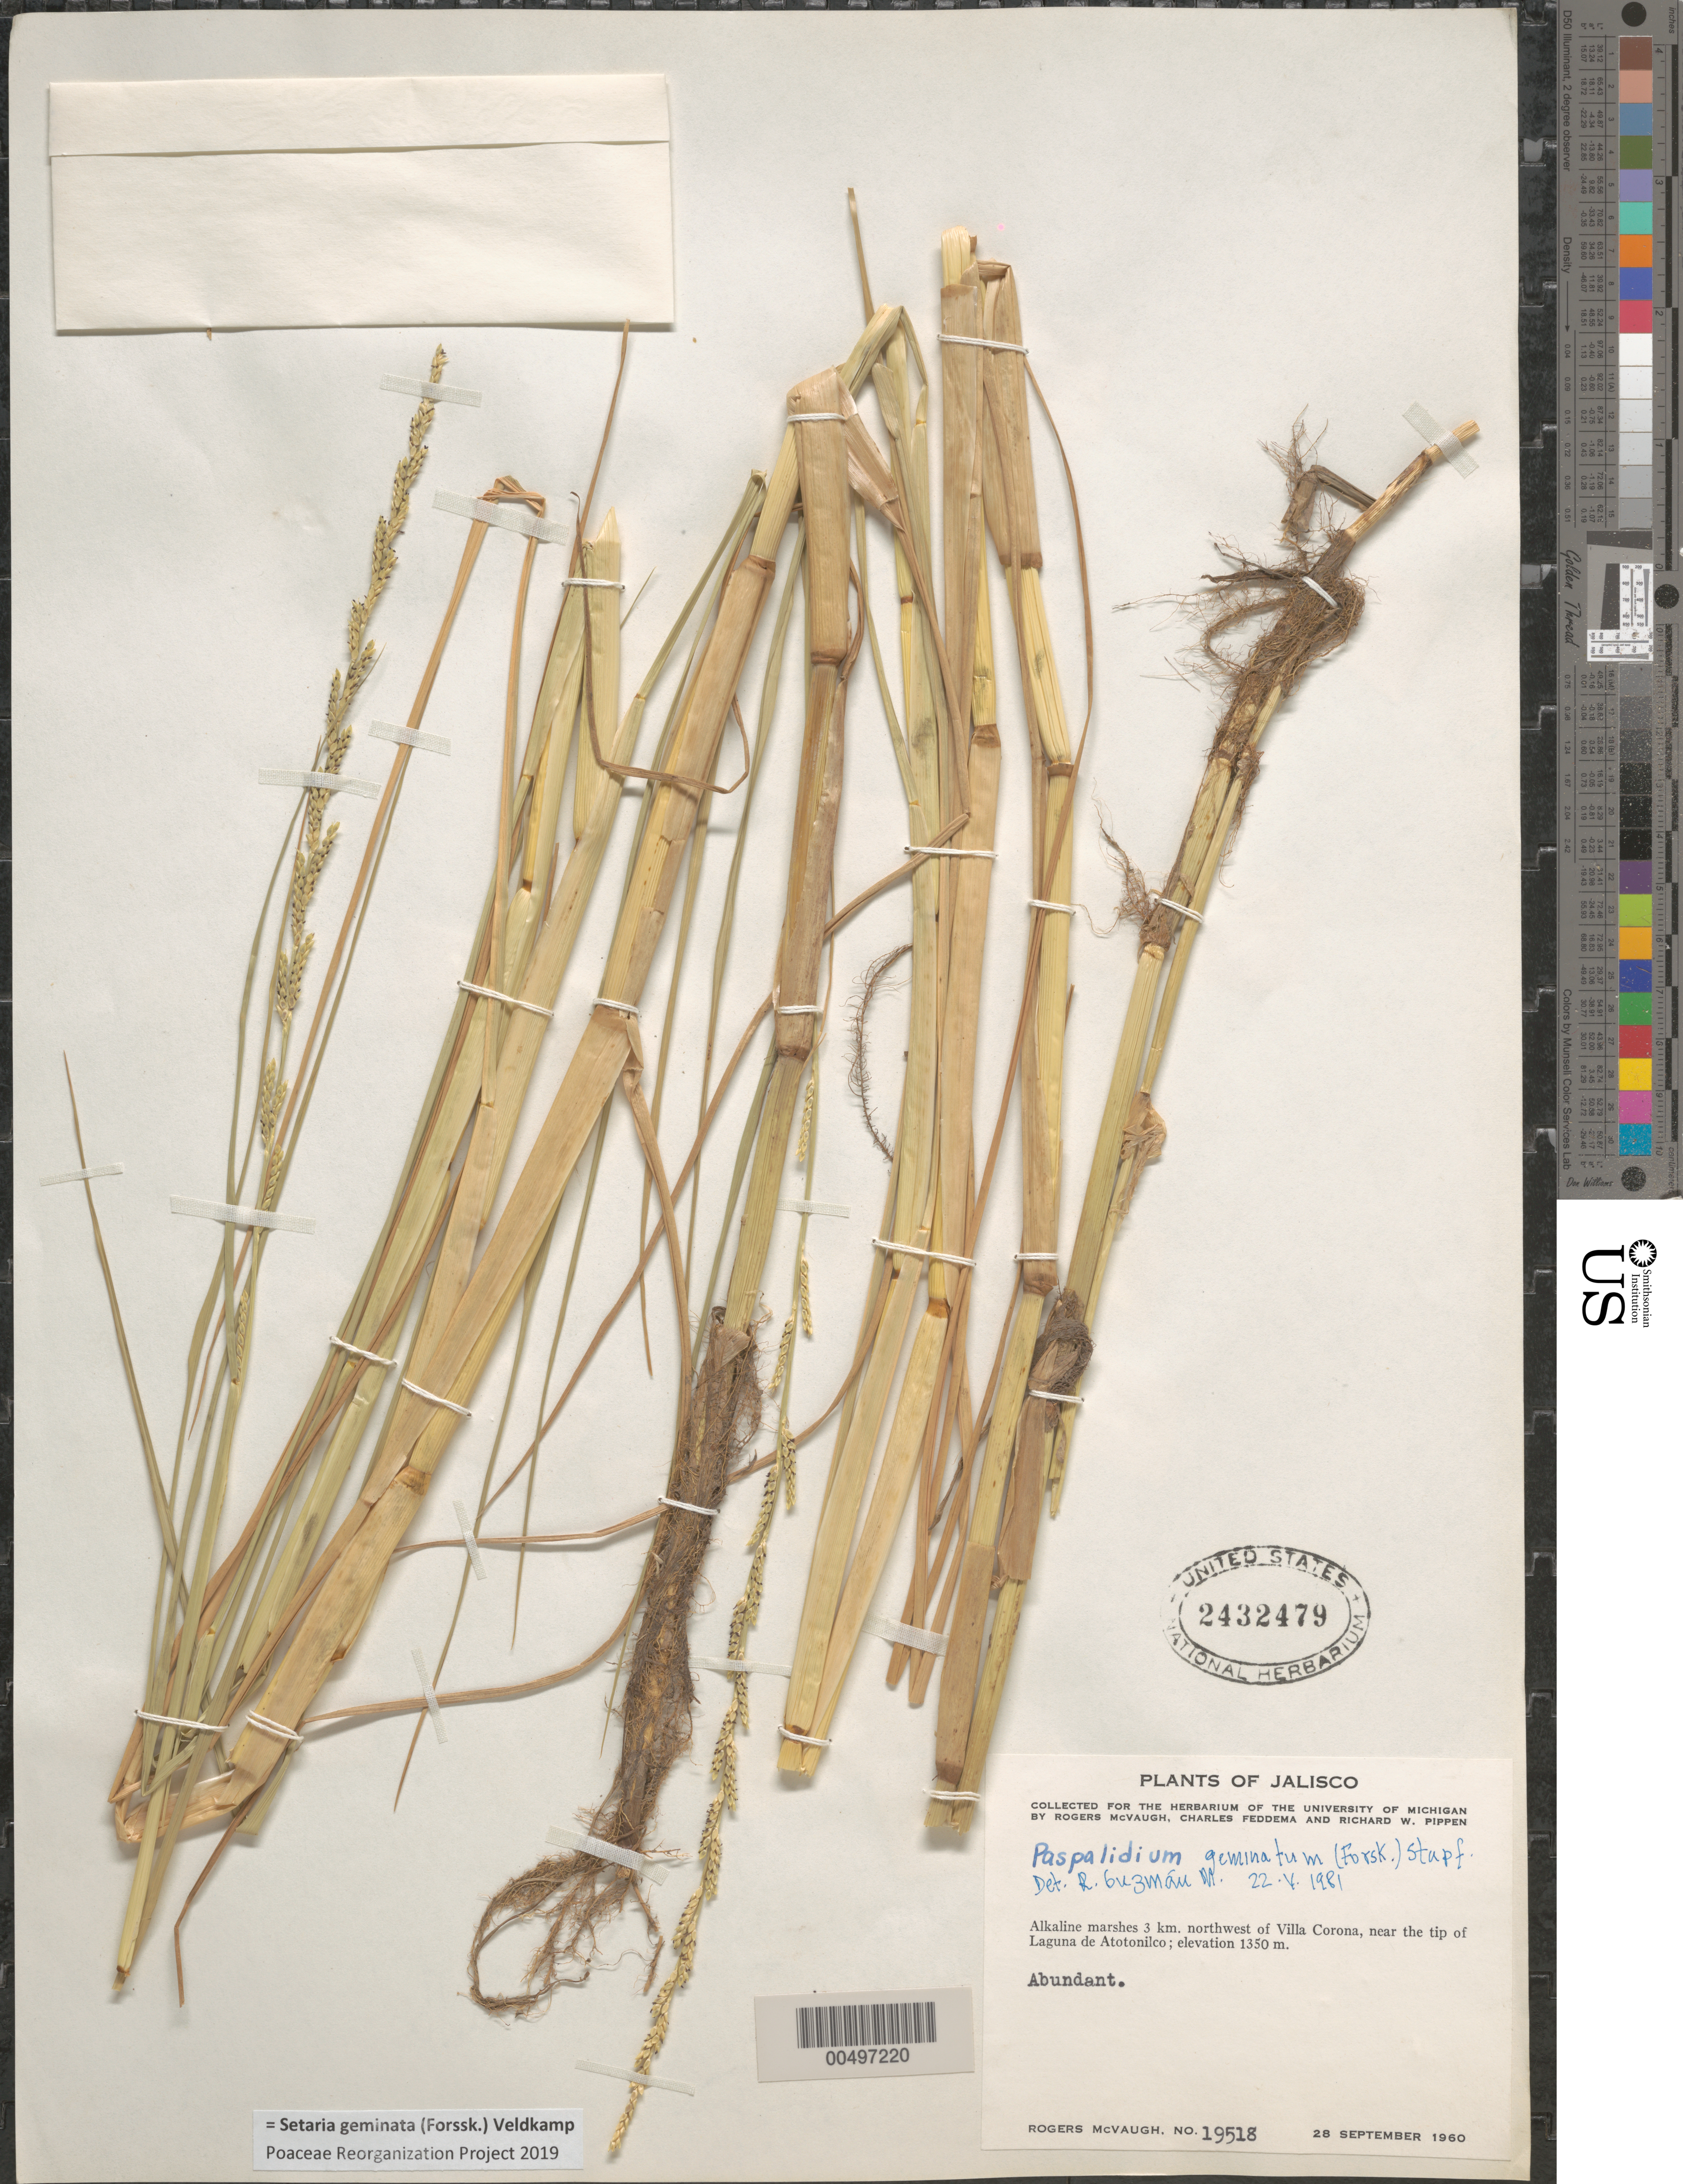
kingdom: Plantae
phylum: Tracheophyta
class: Liliopsida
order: Poales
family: Poaceae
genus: Setaria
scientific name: Setaria geminata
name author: (Forssk.) Veldkamp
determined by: Poaceae Reorganization Project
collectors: R. McVaugh, C. Feddema & R. W. Pippen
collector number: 19518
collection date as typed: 28 Sep 1960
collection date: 1960-09-28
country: Mexico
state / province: Jalisco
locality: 3 km NW of Villa Corona, near the tip of Laguna de Atotonilco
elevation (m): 1350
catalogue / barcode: US 2432479